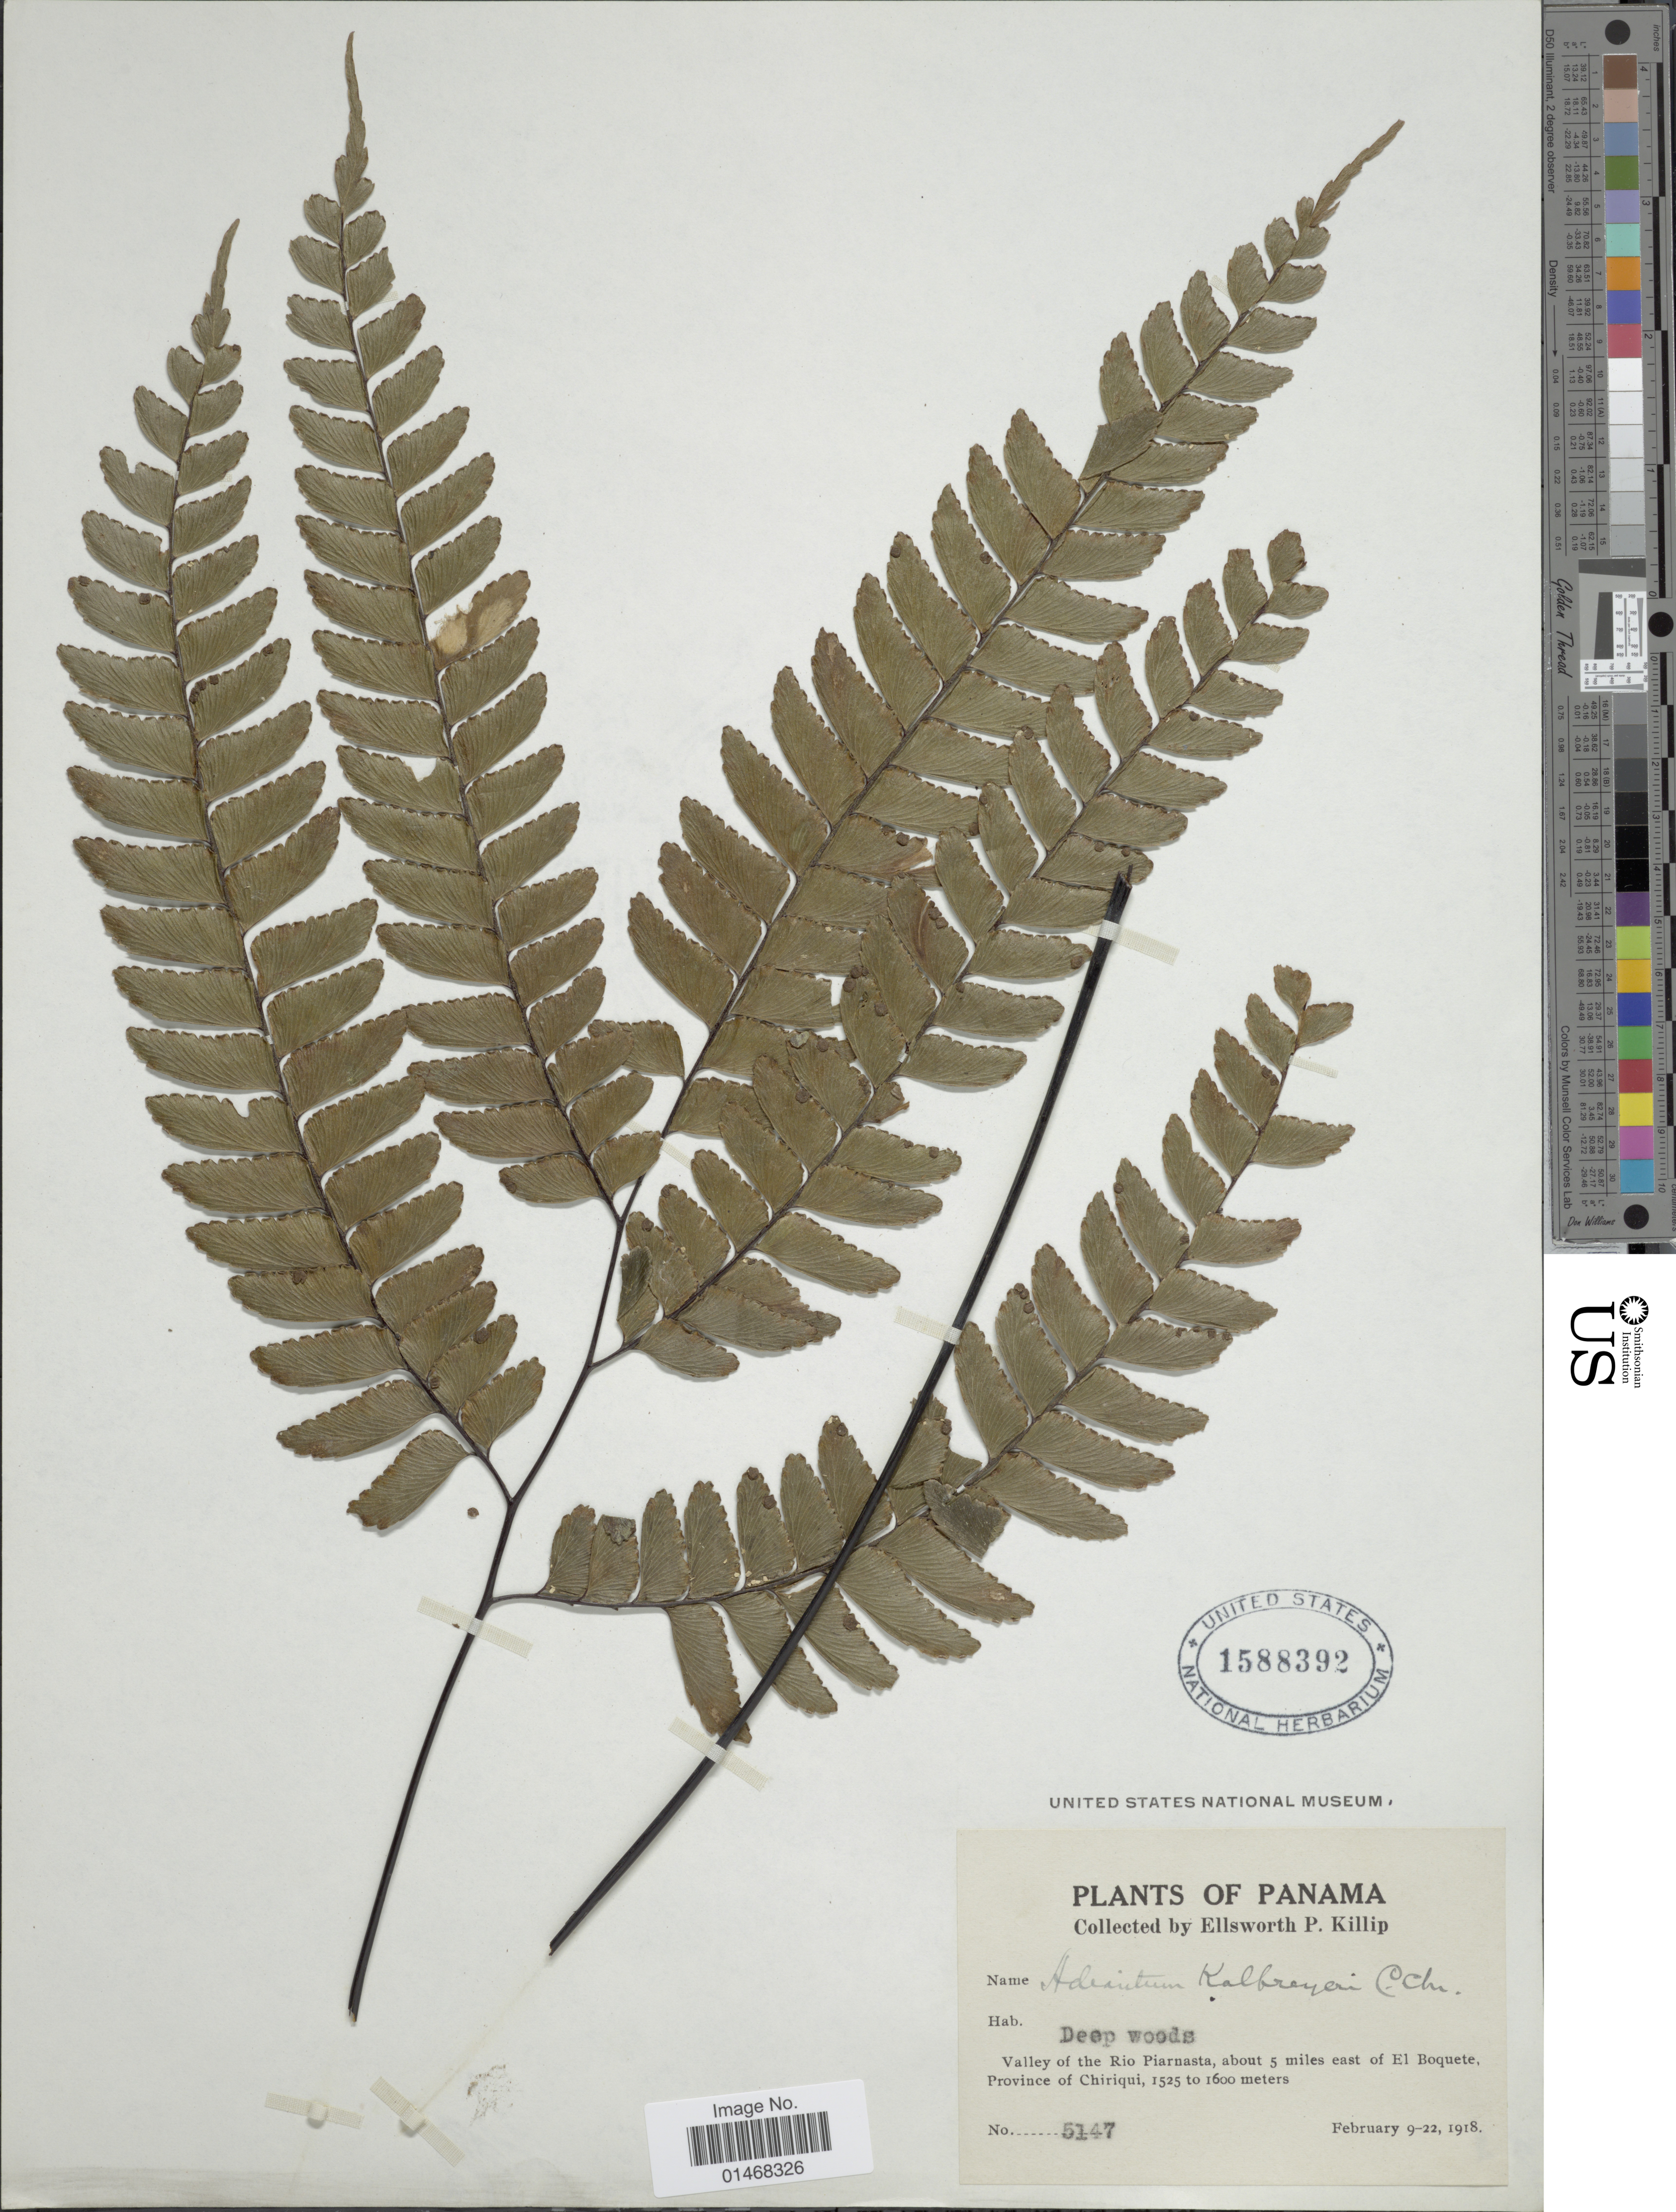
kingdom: Plantae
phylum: Tracheophyta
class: Polypodiopsida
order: Polypodiales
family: Pteridaceae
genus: Adiantum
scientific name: Adiantum urophyllum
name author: Hook.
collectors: E. P. Killip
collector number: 5147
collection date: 1918-02-08/1918-02-22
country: Panama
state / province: Chiriqui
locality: Valley of the Rio Piarnasta, about 5 miles east of El Boquete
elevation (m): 1525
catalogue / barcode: US 1588392